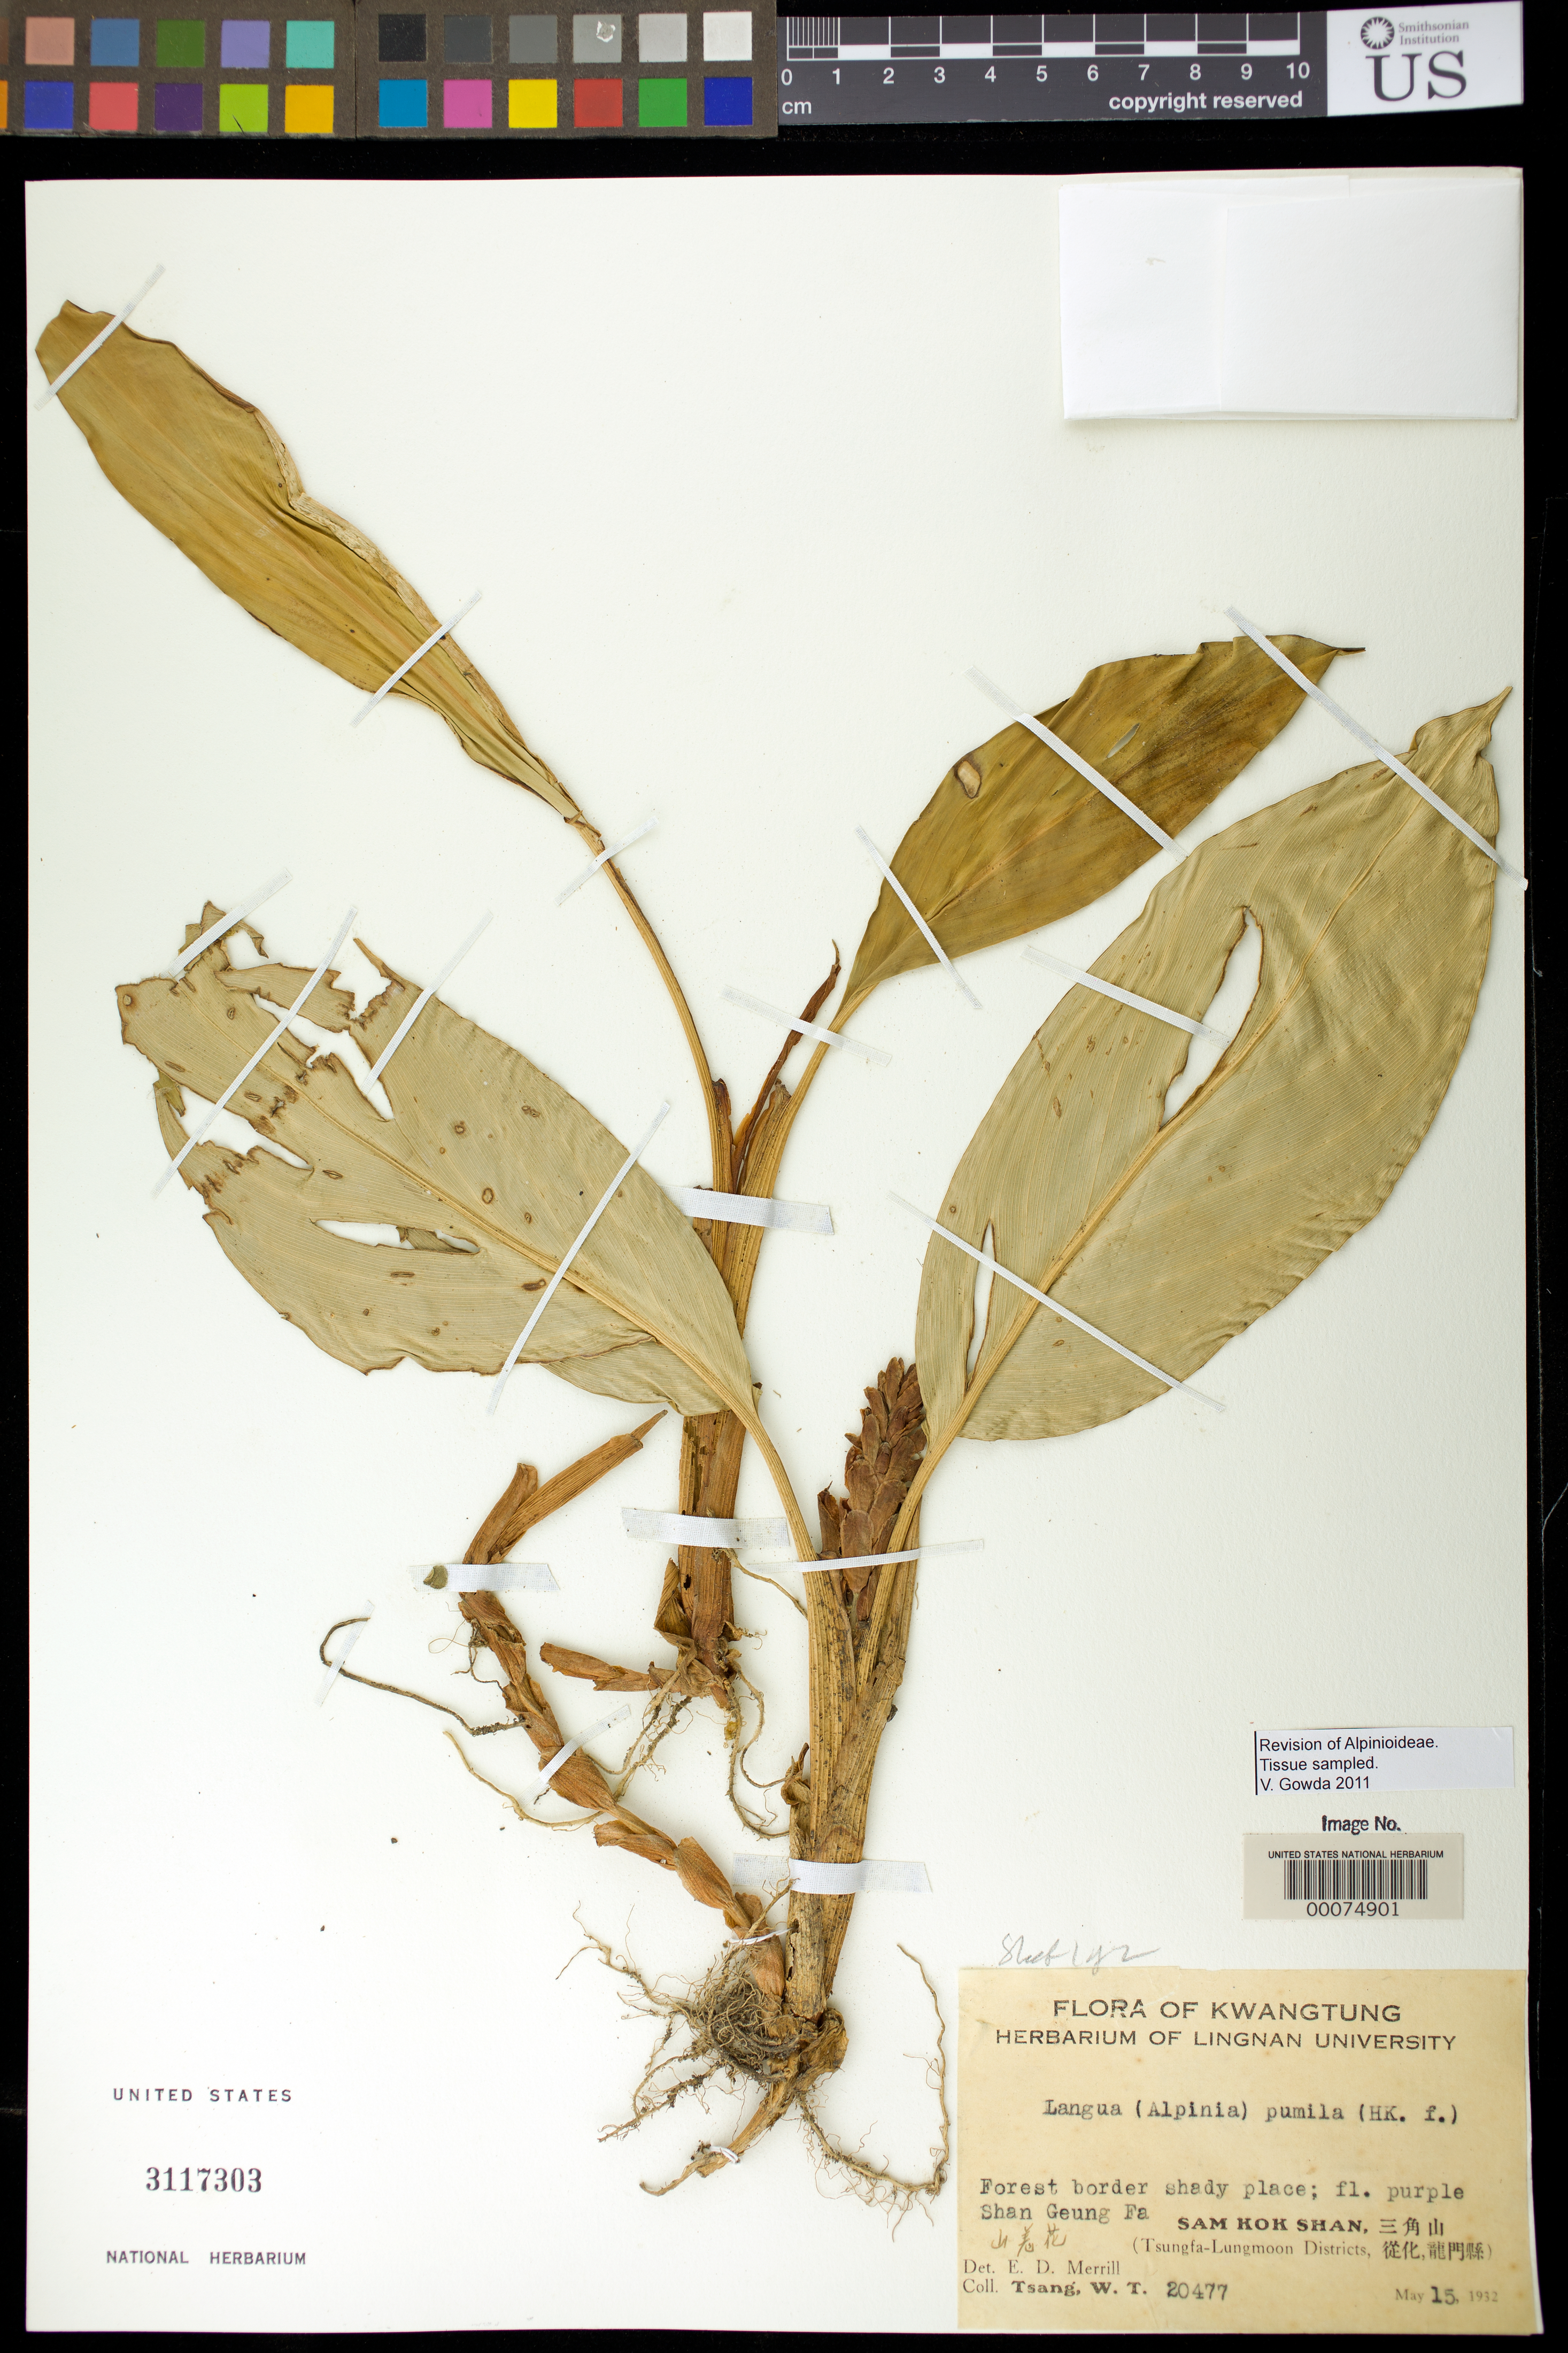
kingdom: Plantae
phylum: Tracheophyta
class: Liliopsida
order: Zingiberales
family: Zingiberaceae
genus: Alpinia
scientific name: Alpinia pumila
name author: Hook. f.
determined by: Merrill, Elmer D.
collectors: W. T. Tsang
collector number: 20477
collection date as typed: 15 May 1932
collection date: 1932-05-15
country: China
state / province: Guangdong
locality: Sam kok shan, tsungfa-lungmoon districts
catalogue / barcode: US 3117303